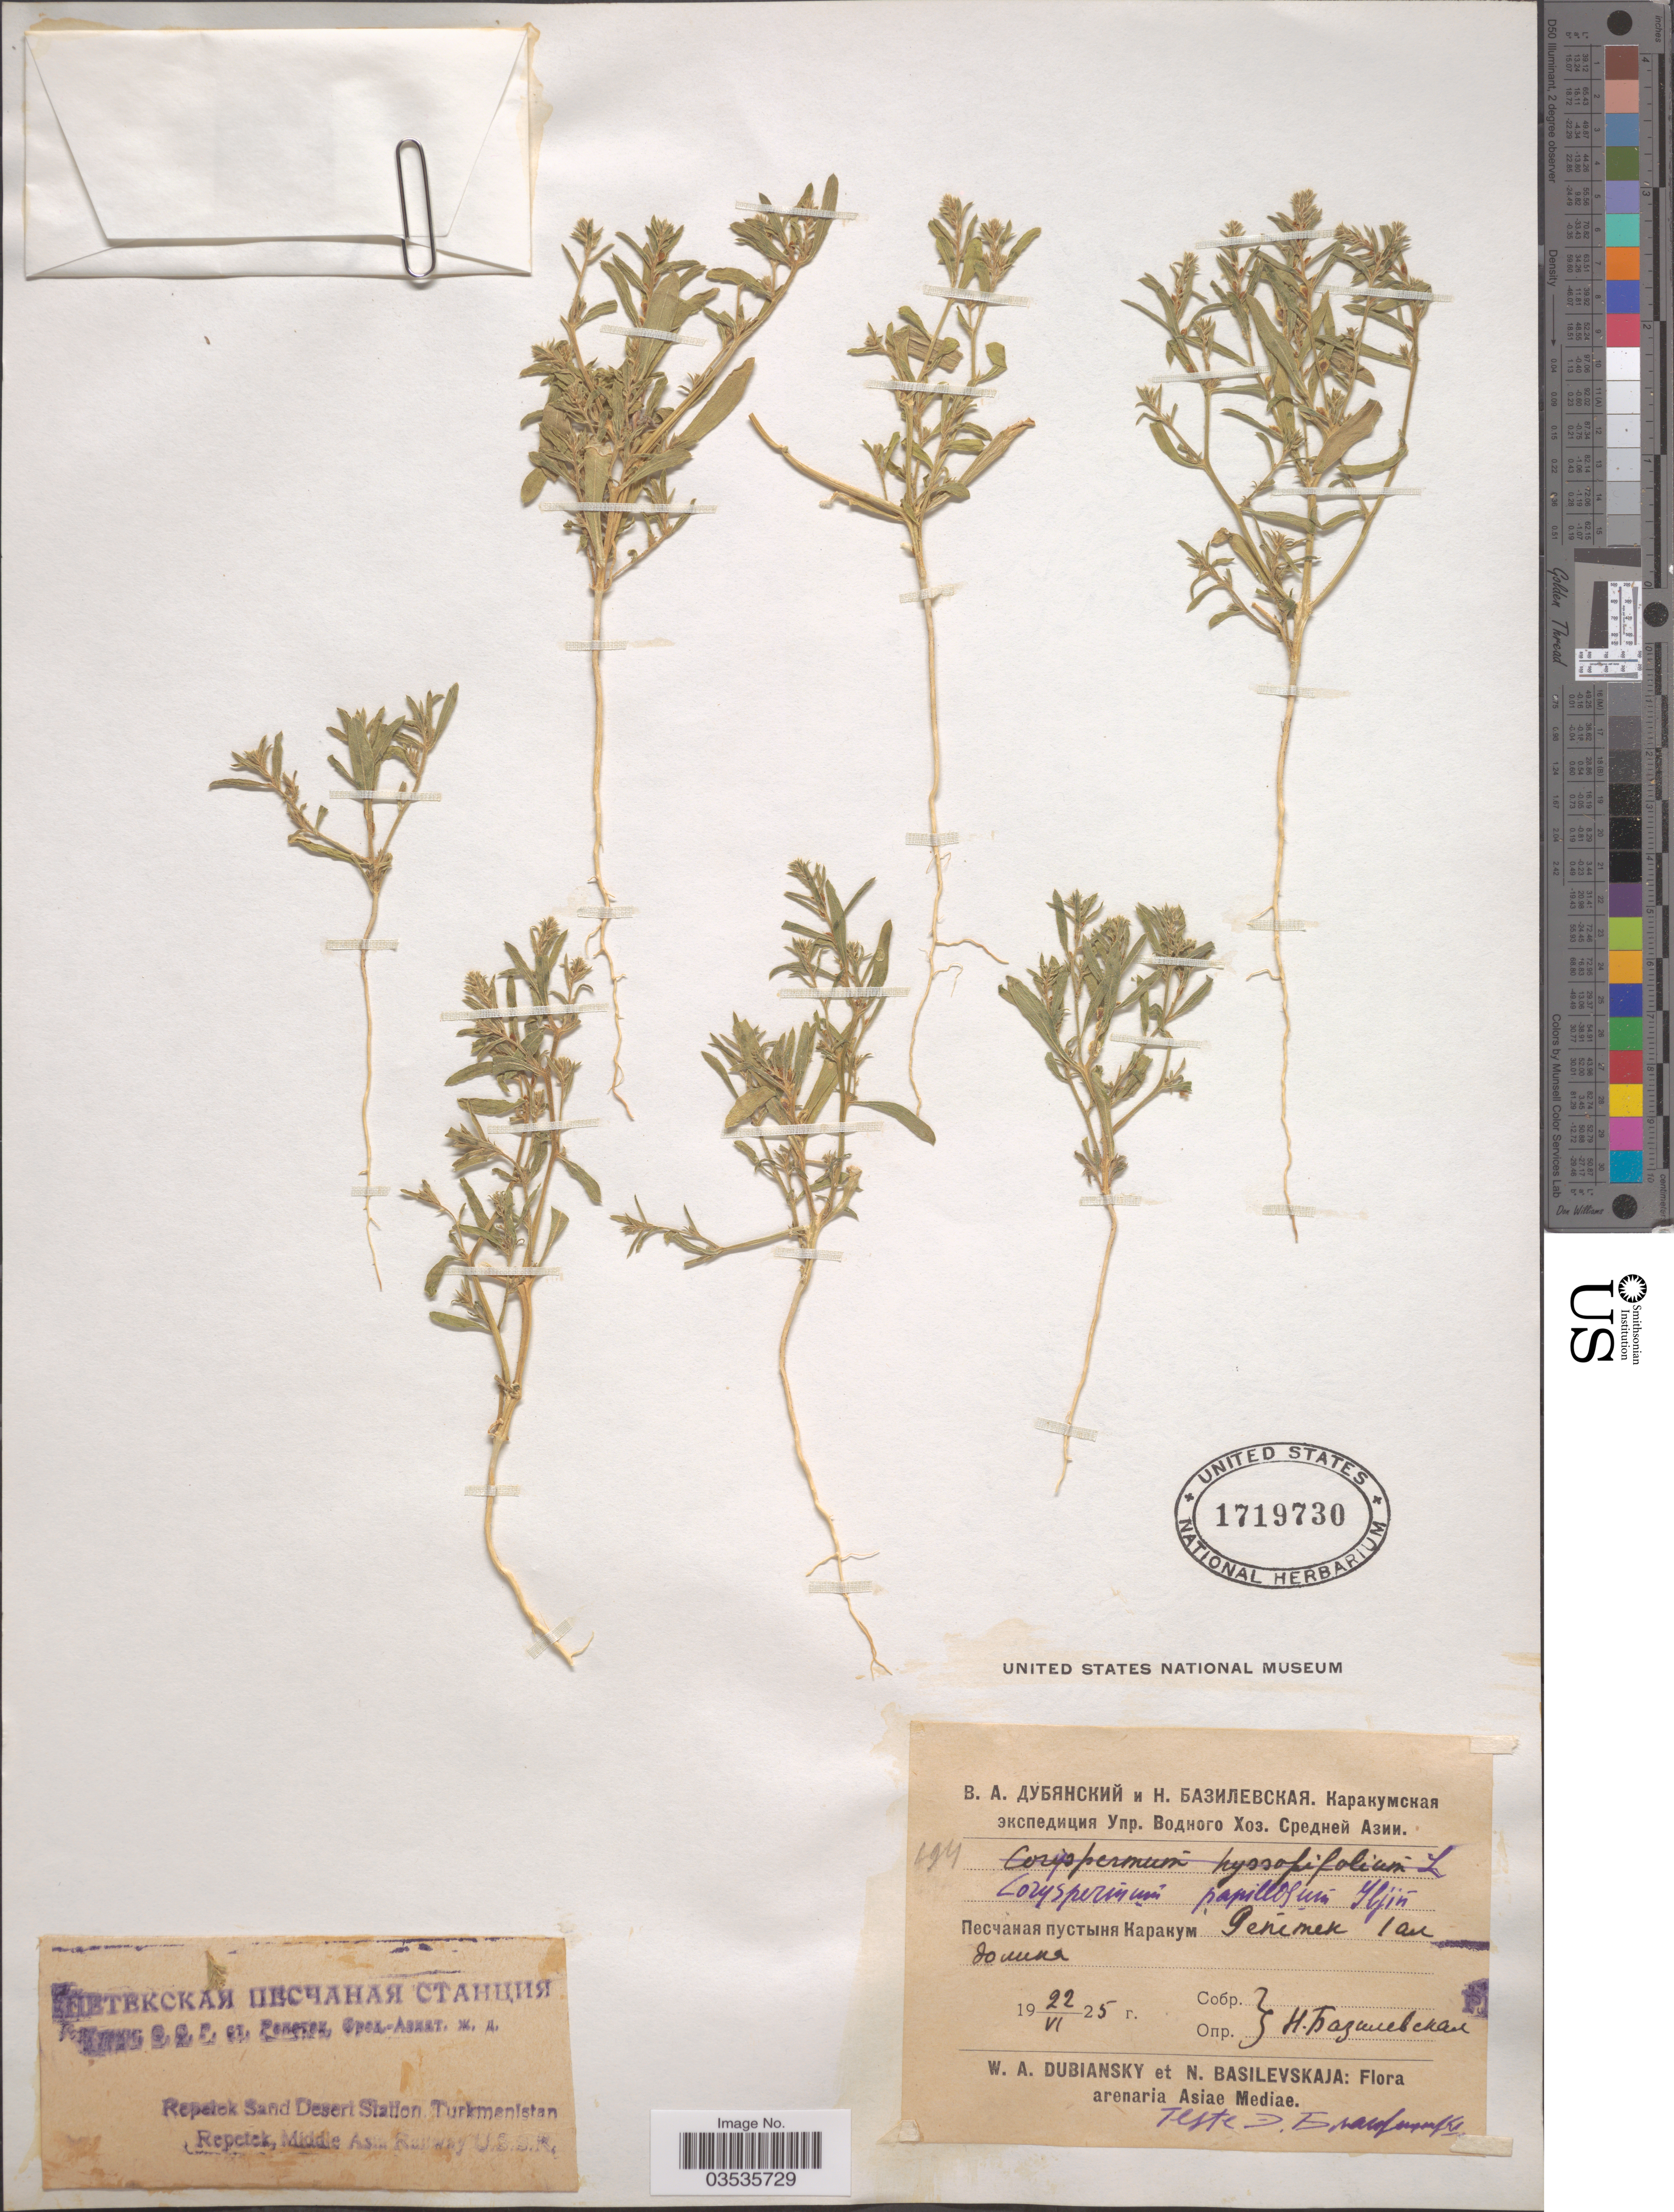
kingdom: Plantae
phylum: Tracheophyta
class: Magnoliopsida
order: Caryophyllales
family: Amaranthaceae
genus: Corispermum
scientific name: Corispermum papillosum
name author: Iljin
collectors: N. Bazilevskaya & N. Basilevskaja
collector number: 194*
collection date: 1925-06-22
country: Turkmenistan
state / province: Lebap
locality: Karakum Desert, Repetek. Asiae Mediae.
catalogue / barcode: US 1719730